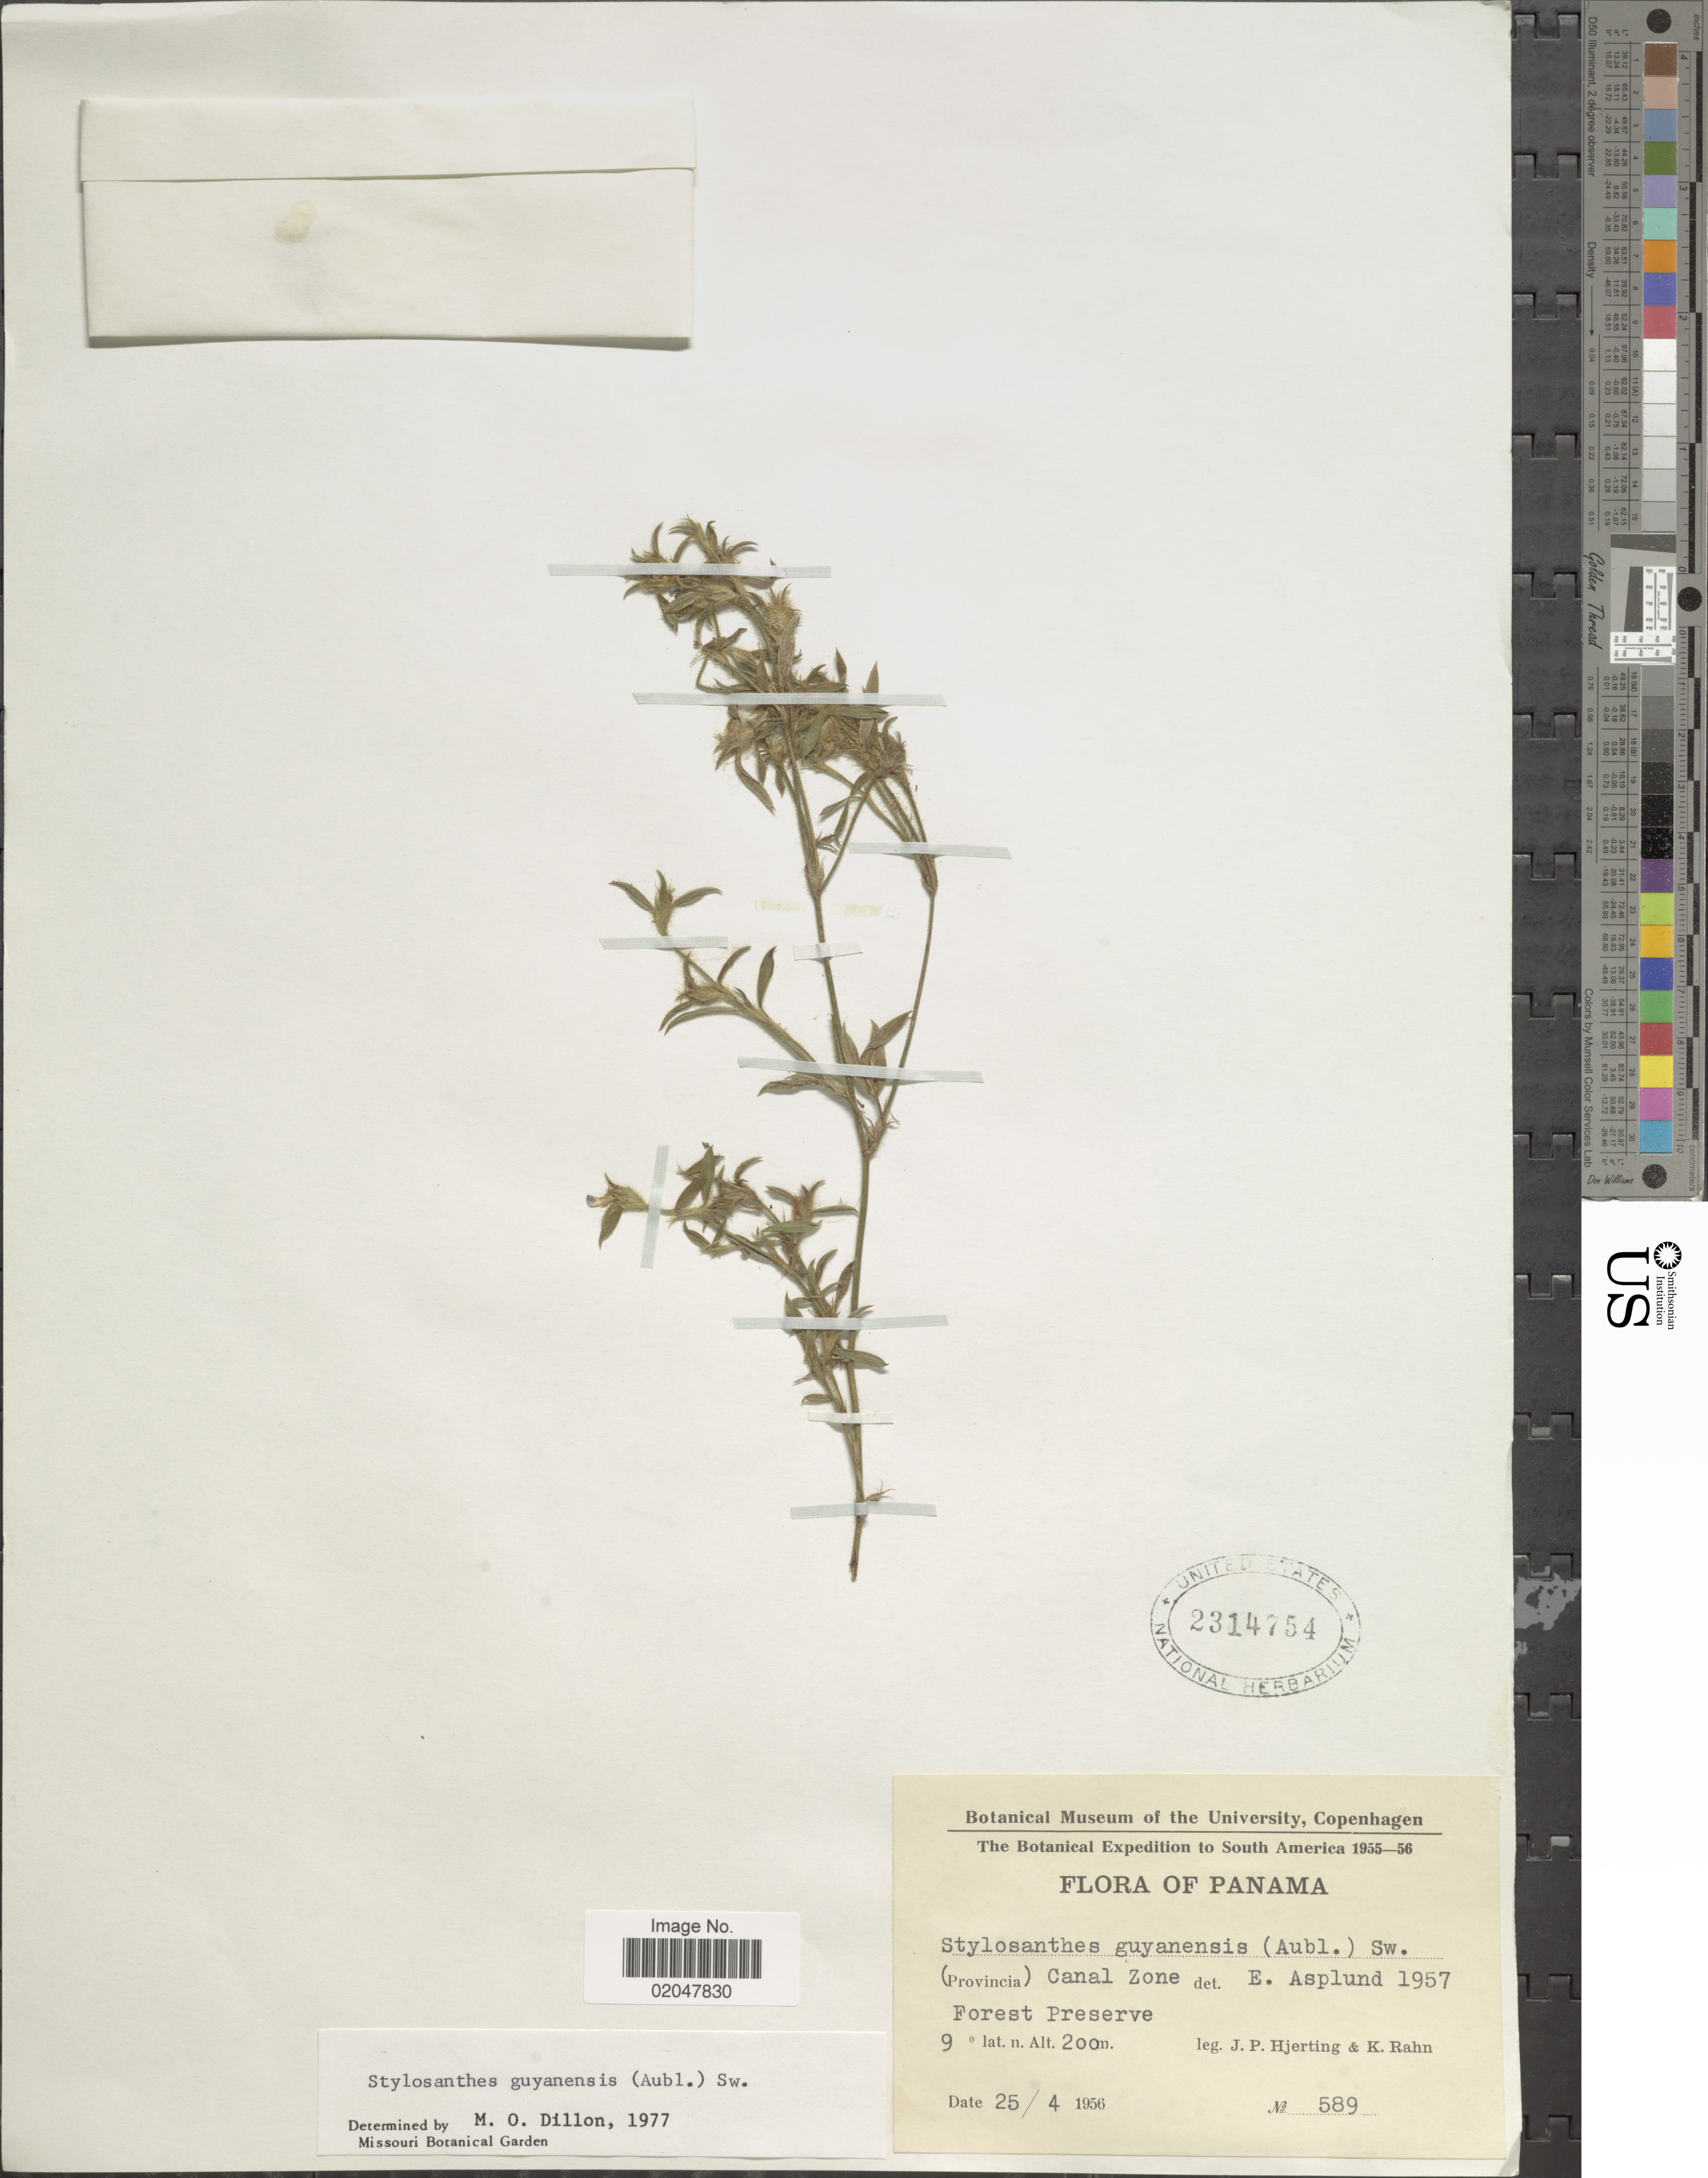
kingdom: Plantae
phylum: Tracheophyta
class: Magnoliopsida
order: Fabales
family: Fabaceae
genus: Stylosanthes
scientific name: Stylosanthes guianensis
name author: (Aubl.) Sw.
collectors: J. P. Hjerting & K. Rahn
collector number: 589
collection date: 1956-04-25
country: Panama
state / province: Colón / Panamá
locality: Provincia Canal Zone, Forest Preserve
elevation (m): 200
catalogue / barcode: US 2314754